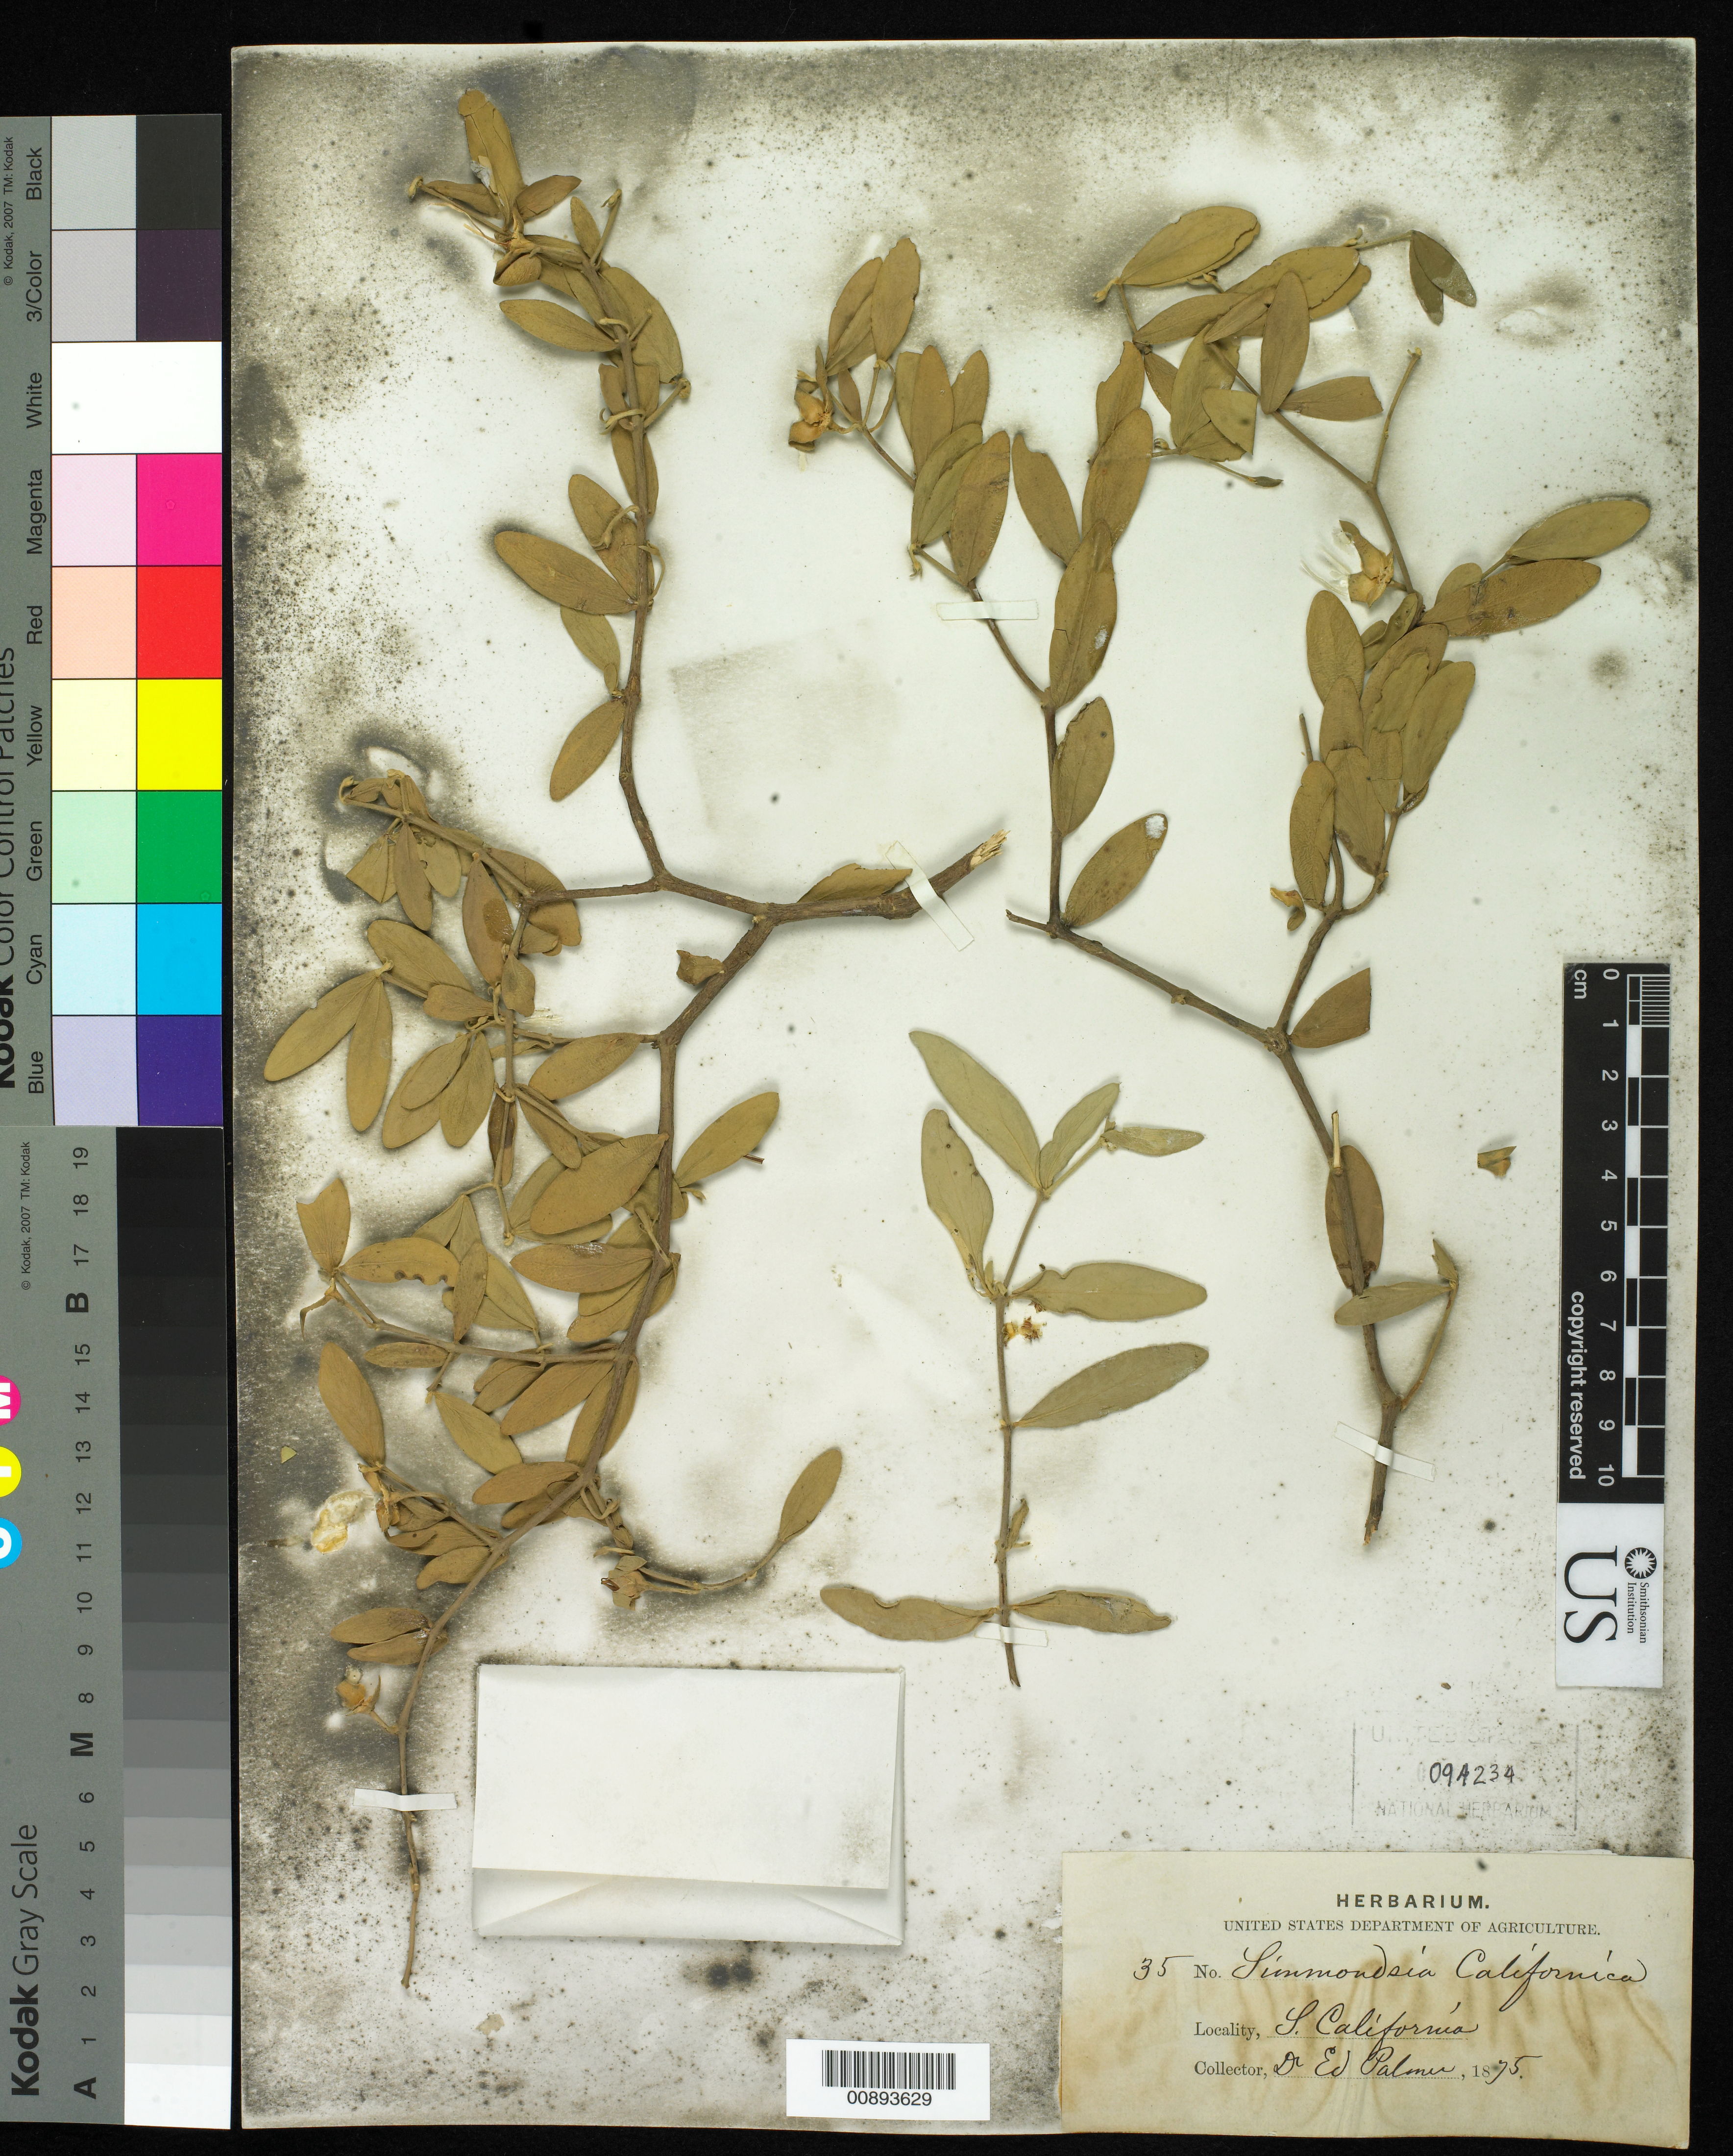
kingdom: Plantae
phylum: Tracheophyta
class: Magnoliopsida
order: Caryophyllales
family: Simmondsiaceae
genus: Simmondsia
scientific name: Simmondsia chinensis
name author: (Link) C.K. Schneid.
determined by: Strong, Mark T., (BOT), Smithsonian Institution - National Museum of Natural History (UNITED STATES)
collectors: E. Palmer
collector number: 35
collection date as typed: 1875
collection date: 1875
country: United States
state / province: California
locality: S. California.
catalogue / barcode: US 94234